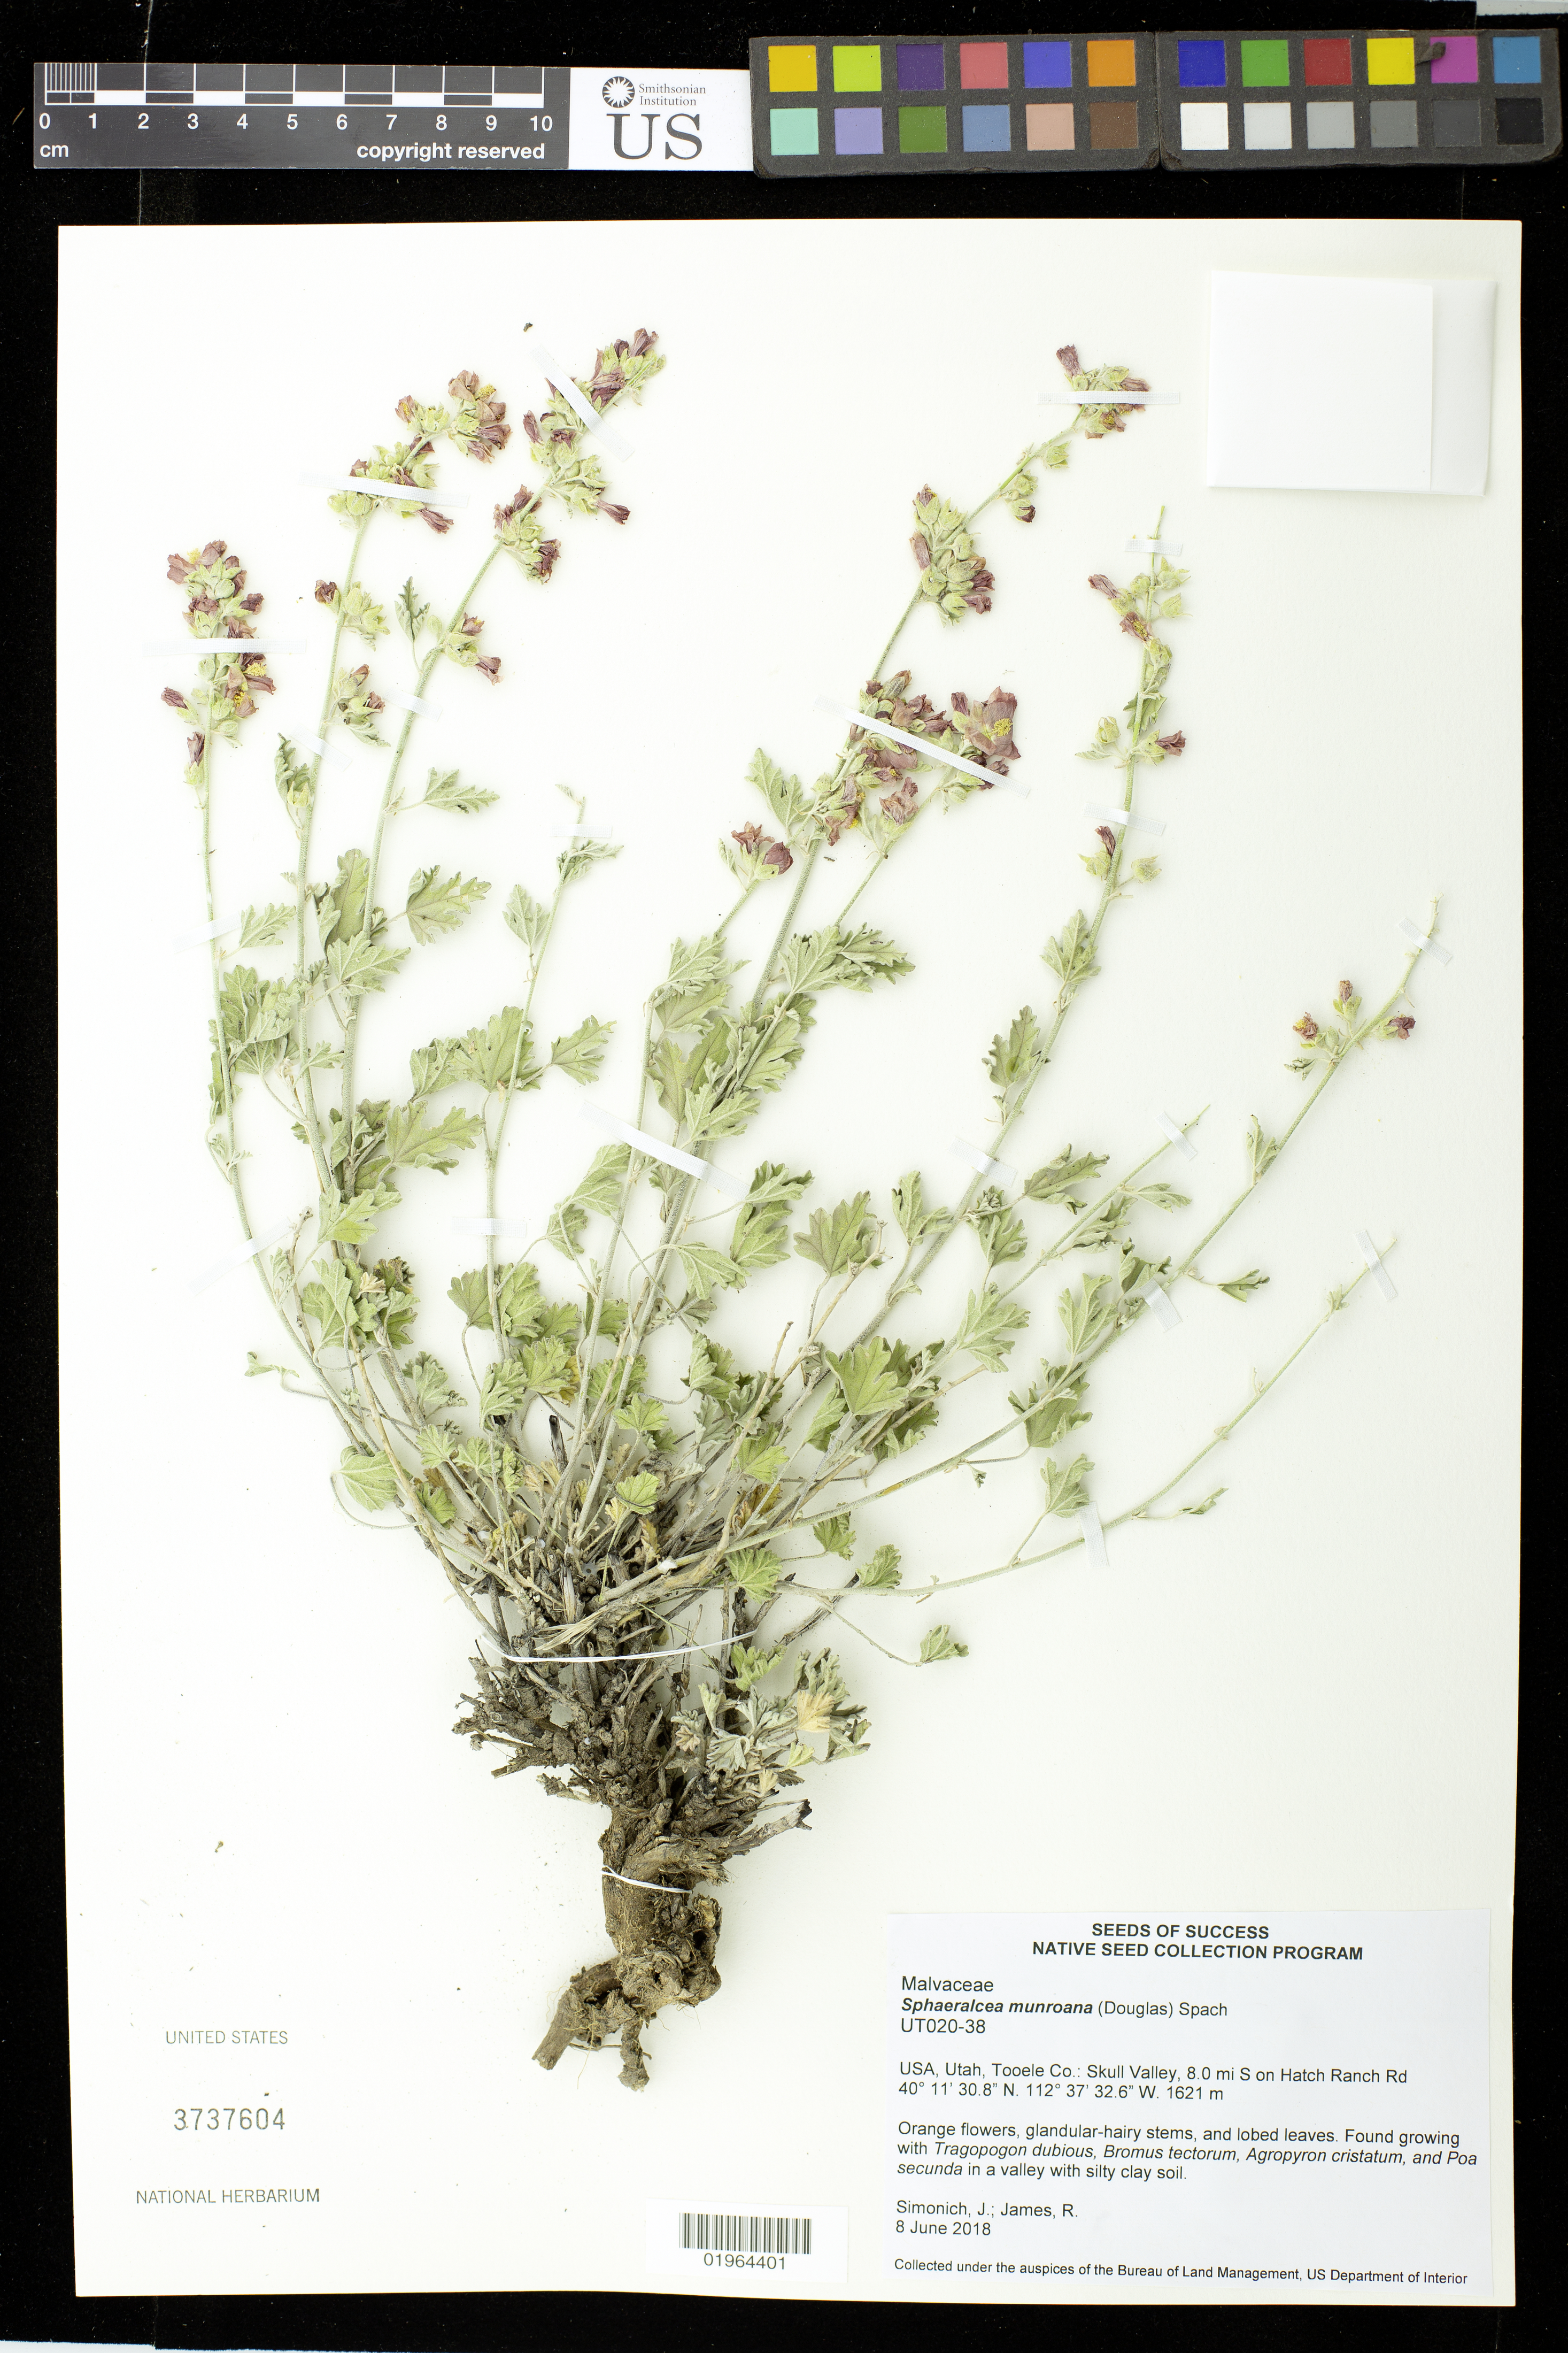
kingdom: Plantae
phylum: Tracheophyta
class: Magnoliopsida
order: Malvales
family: Malvaceae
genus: Sphaeralcea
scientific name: Sphaeralcea munroana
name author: (Douglas ex Lindl.) Spach ex A. Gray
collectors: J. Simonich & R. James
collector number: UT020-38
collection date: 2018-06-08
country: United States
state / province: Utah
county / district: Tooele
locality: Skull Valley, 8 mi. S on Hatch Ranch Rd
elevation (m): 1621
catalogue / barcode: US 3737604